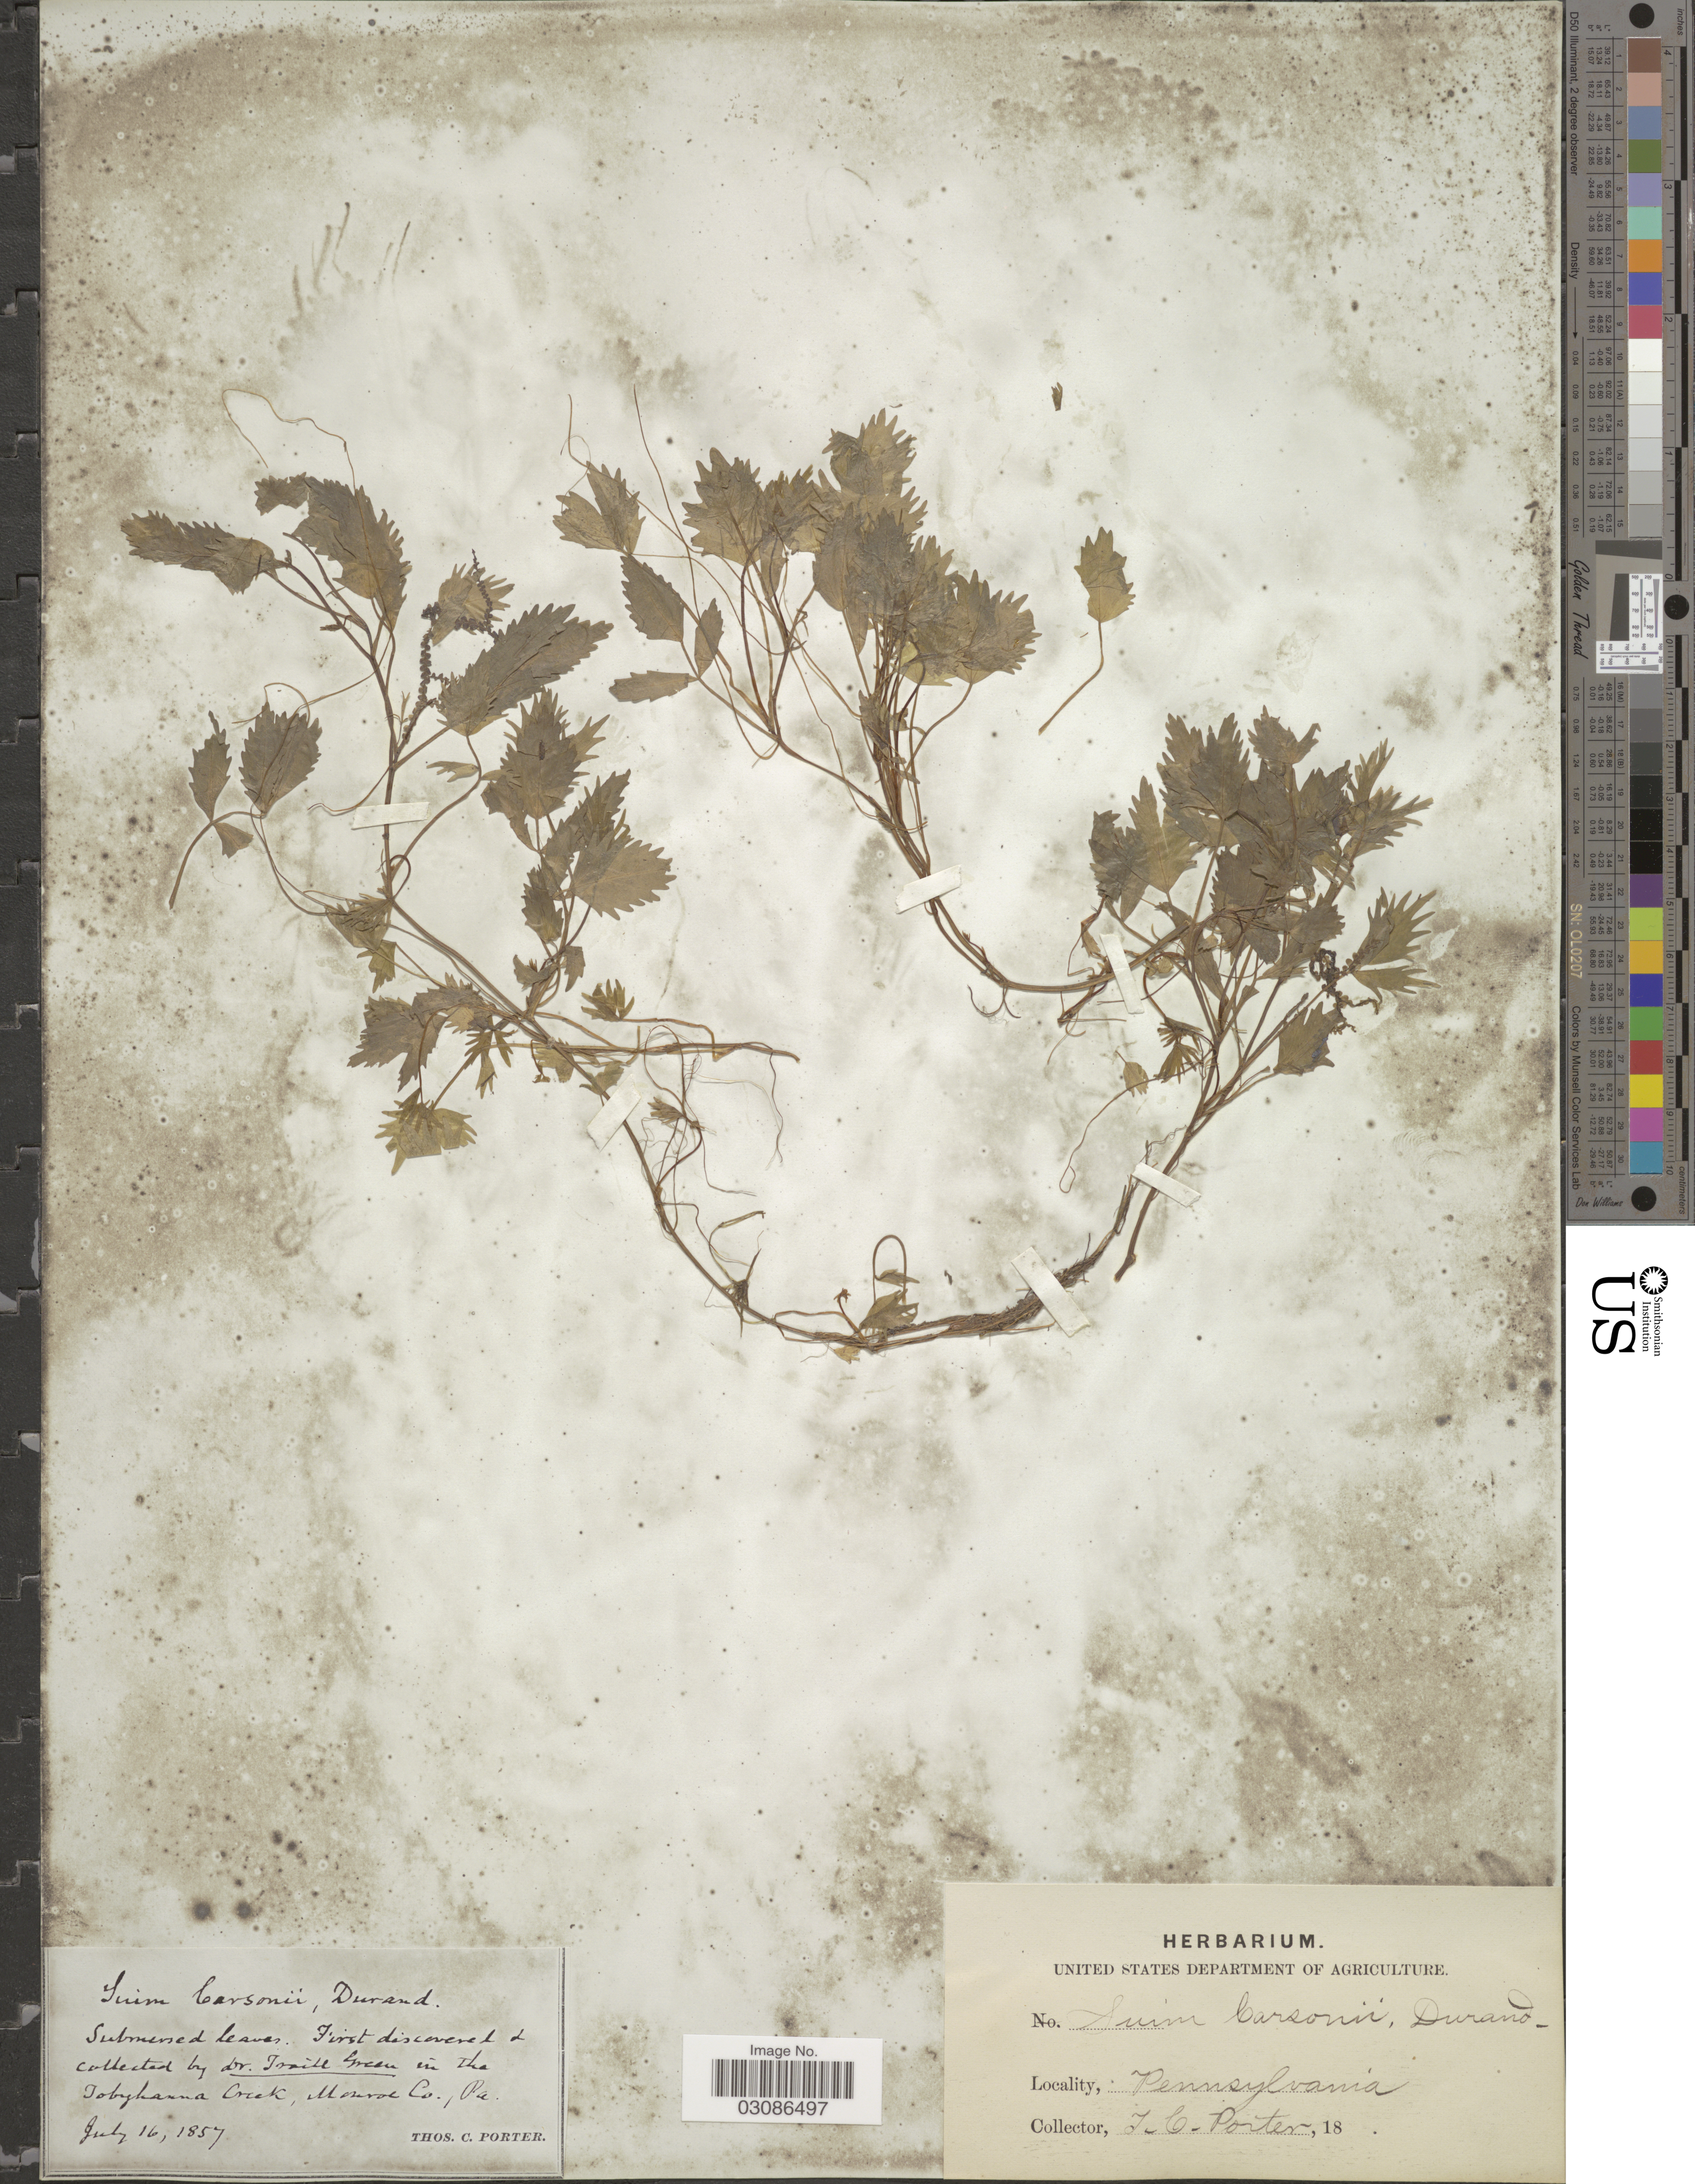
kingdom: Plantae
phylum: Tracheophyta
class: Magnoliopsida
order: Apiales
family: Apiaceae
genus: Sium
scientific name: Sium carsonii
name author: Durand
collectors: T. Porter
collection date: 1857-07-16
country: United States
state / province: Pennsylvania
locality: Tobyhanna Creek, Monroe Co.